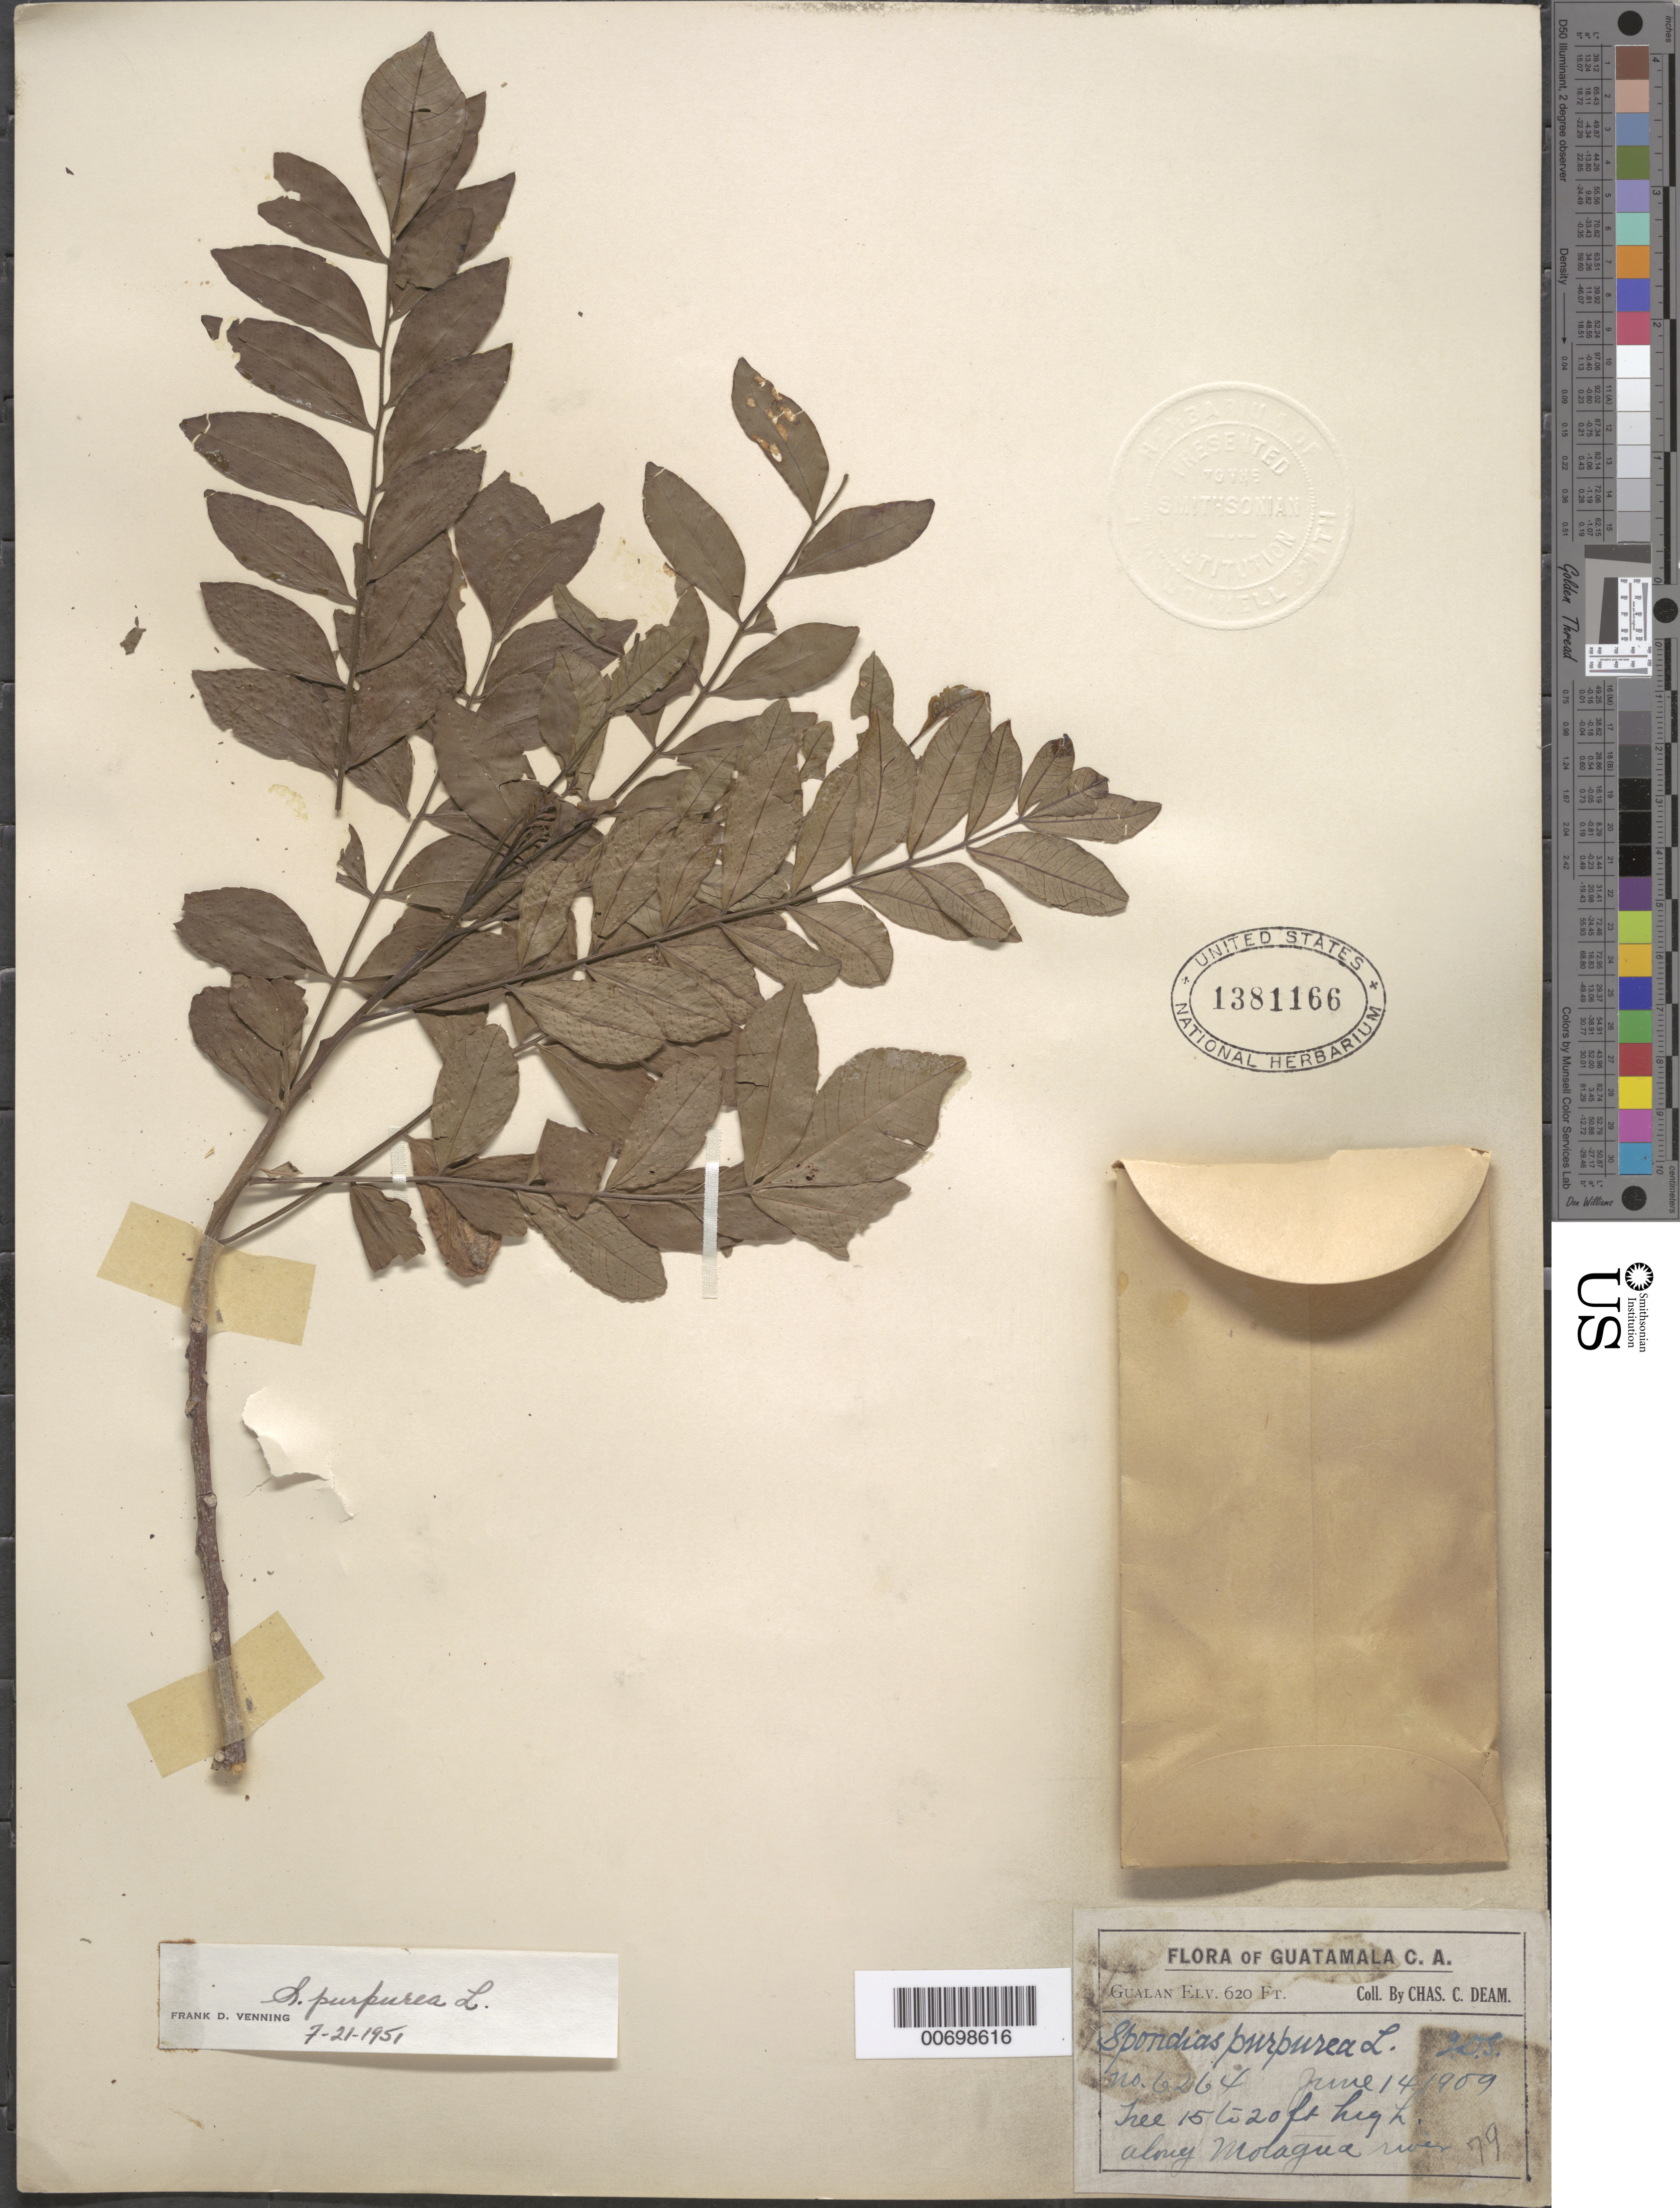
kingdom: Plantae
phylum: Tracheophyta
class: Magnoliopsida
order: Sapindales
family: Anacardiaceae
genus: Spondias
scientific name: Spondias purpurea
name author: L.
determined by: Mitchell, John D.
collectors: C. C. Deam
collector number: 6264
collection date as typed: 14 Jun 1909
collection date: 1909-06-14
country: Guatemala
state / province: Zacapa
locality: Gualan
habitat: along Motagua River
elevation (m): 189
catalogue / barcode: US 1381166